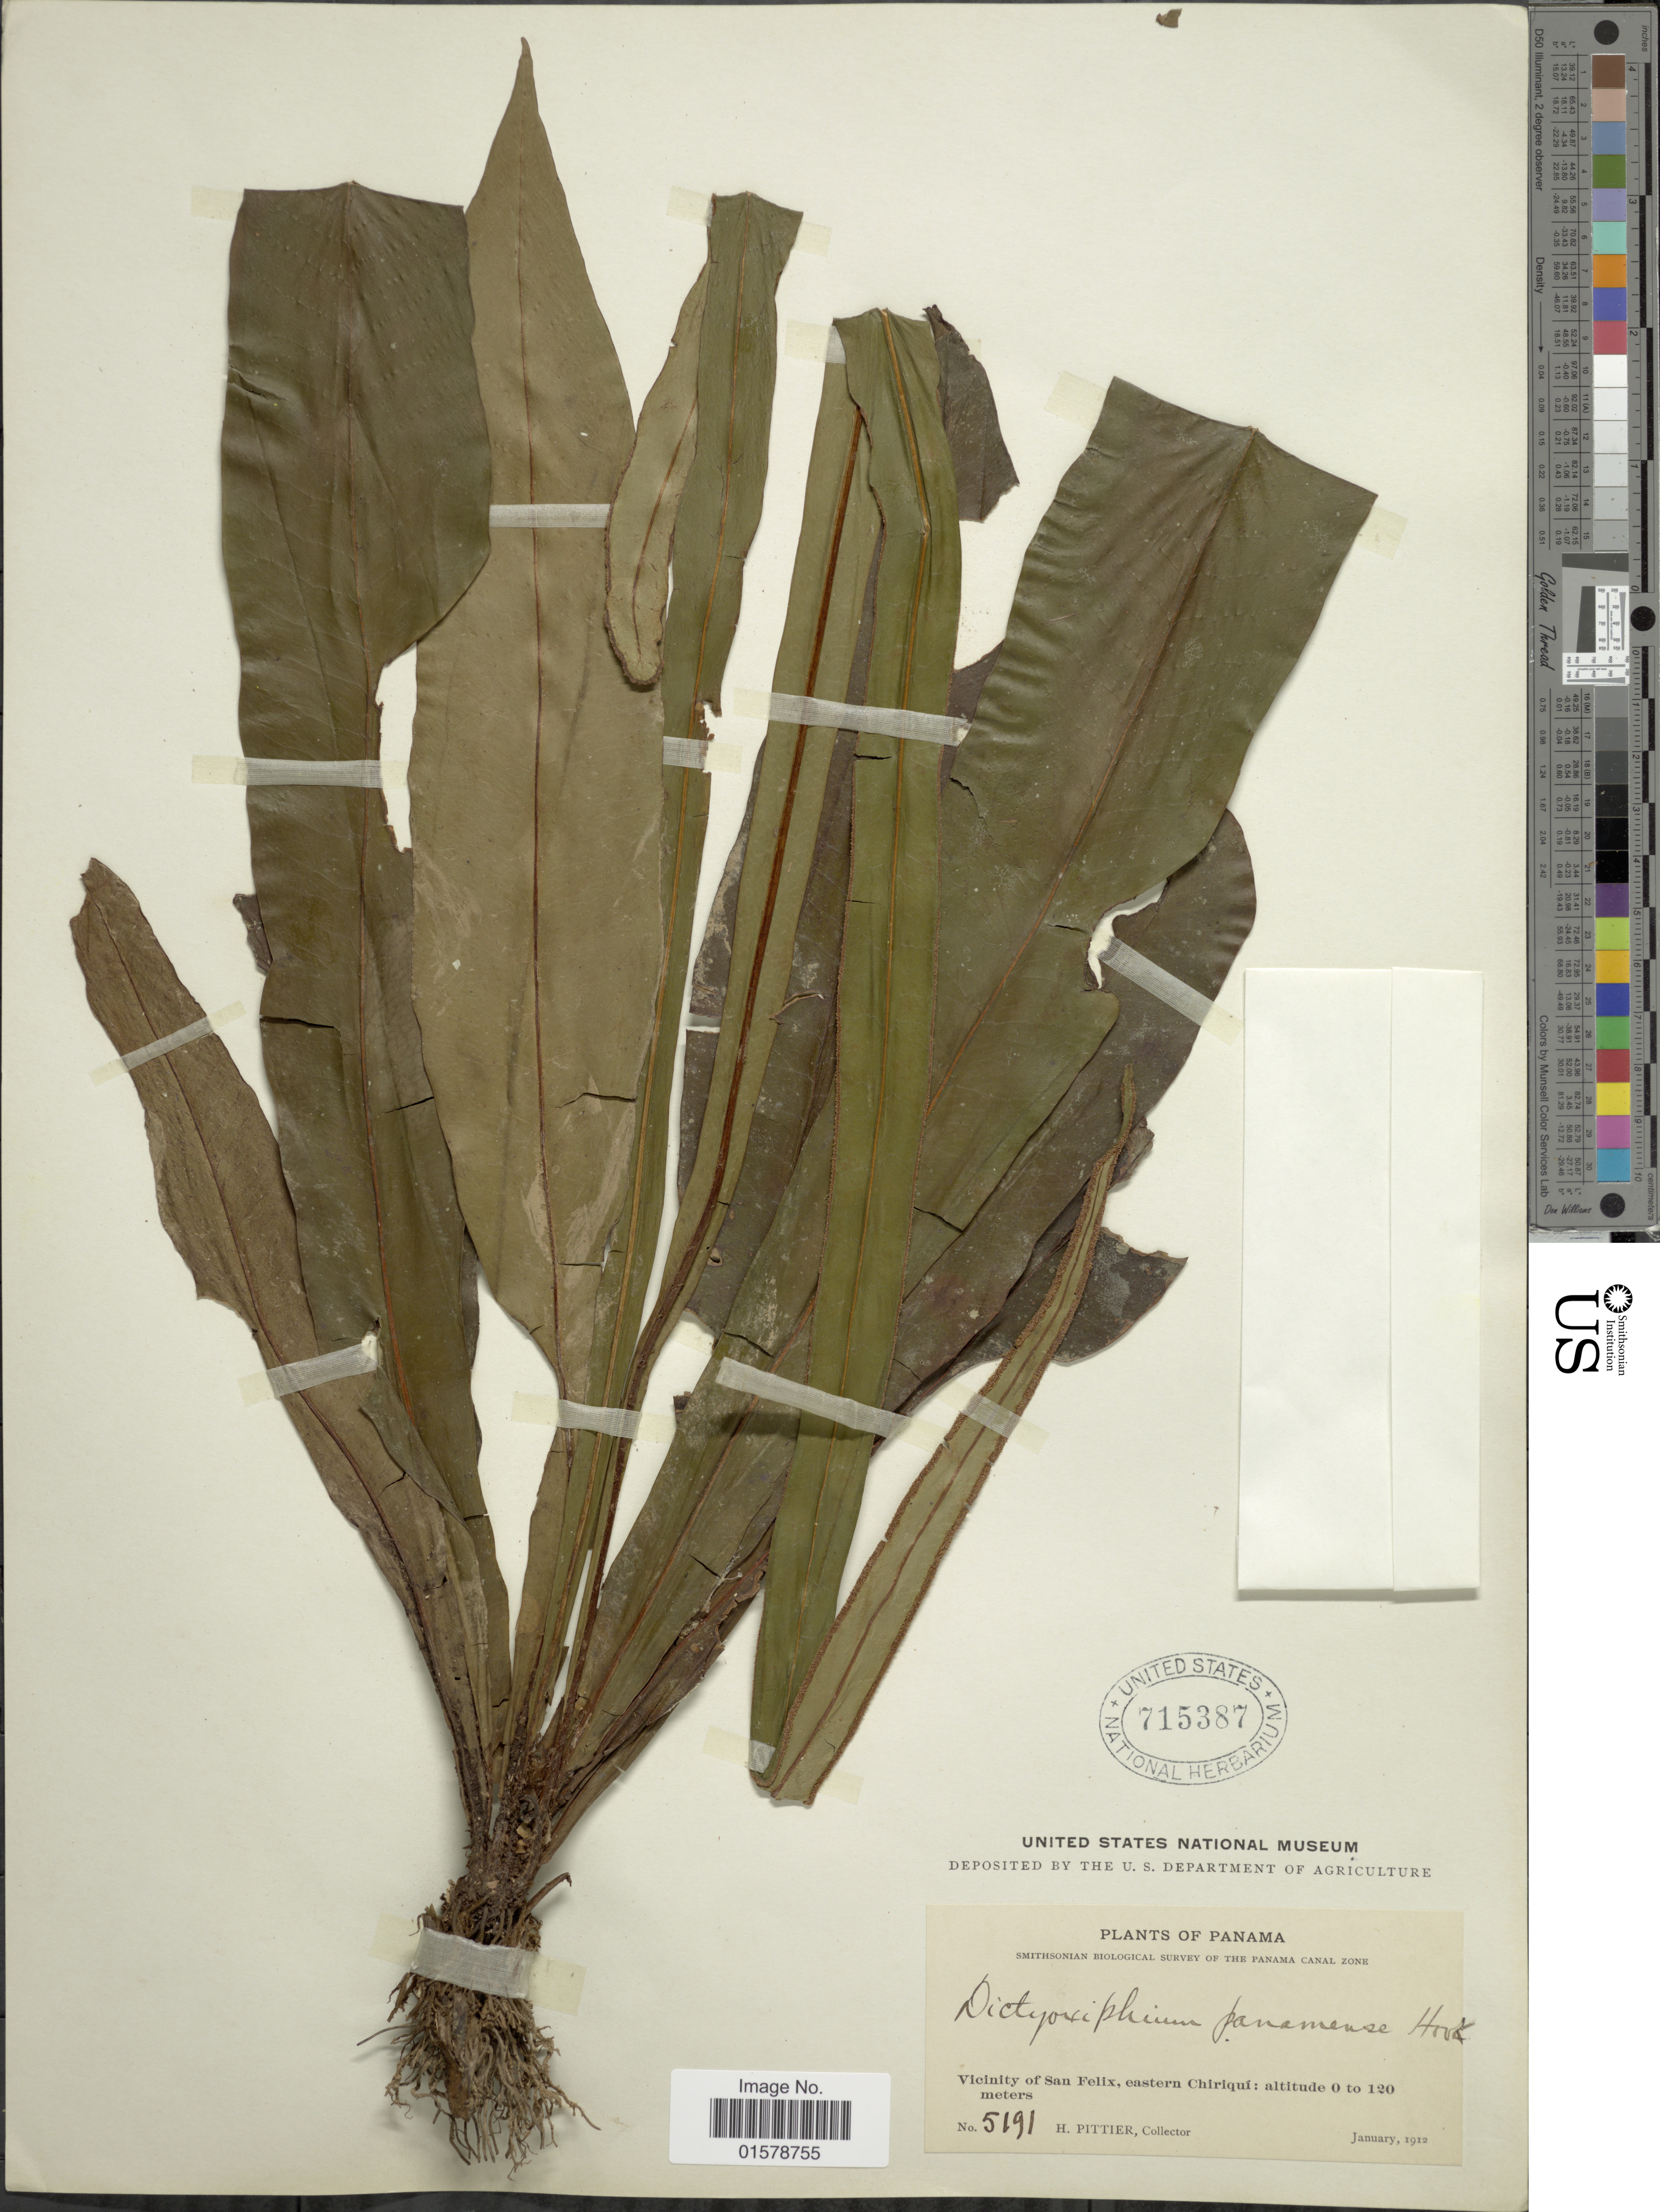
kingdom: Plantae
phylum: Tracheophyta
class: Polypodiopsida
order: Polypodiales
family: Tectariaceae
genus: Tectaria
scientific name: Tectaria panamensis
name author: (Hook.) R.M. Tryon & A.F. Tryon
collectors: H. F. Pittier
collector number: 5191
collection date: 1912-01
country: Panama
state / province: Panamá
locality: Panama, Vicinity of San Felix, eastern Chiriqui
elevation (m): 0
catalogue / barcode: US 715387